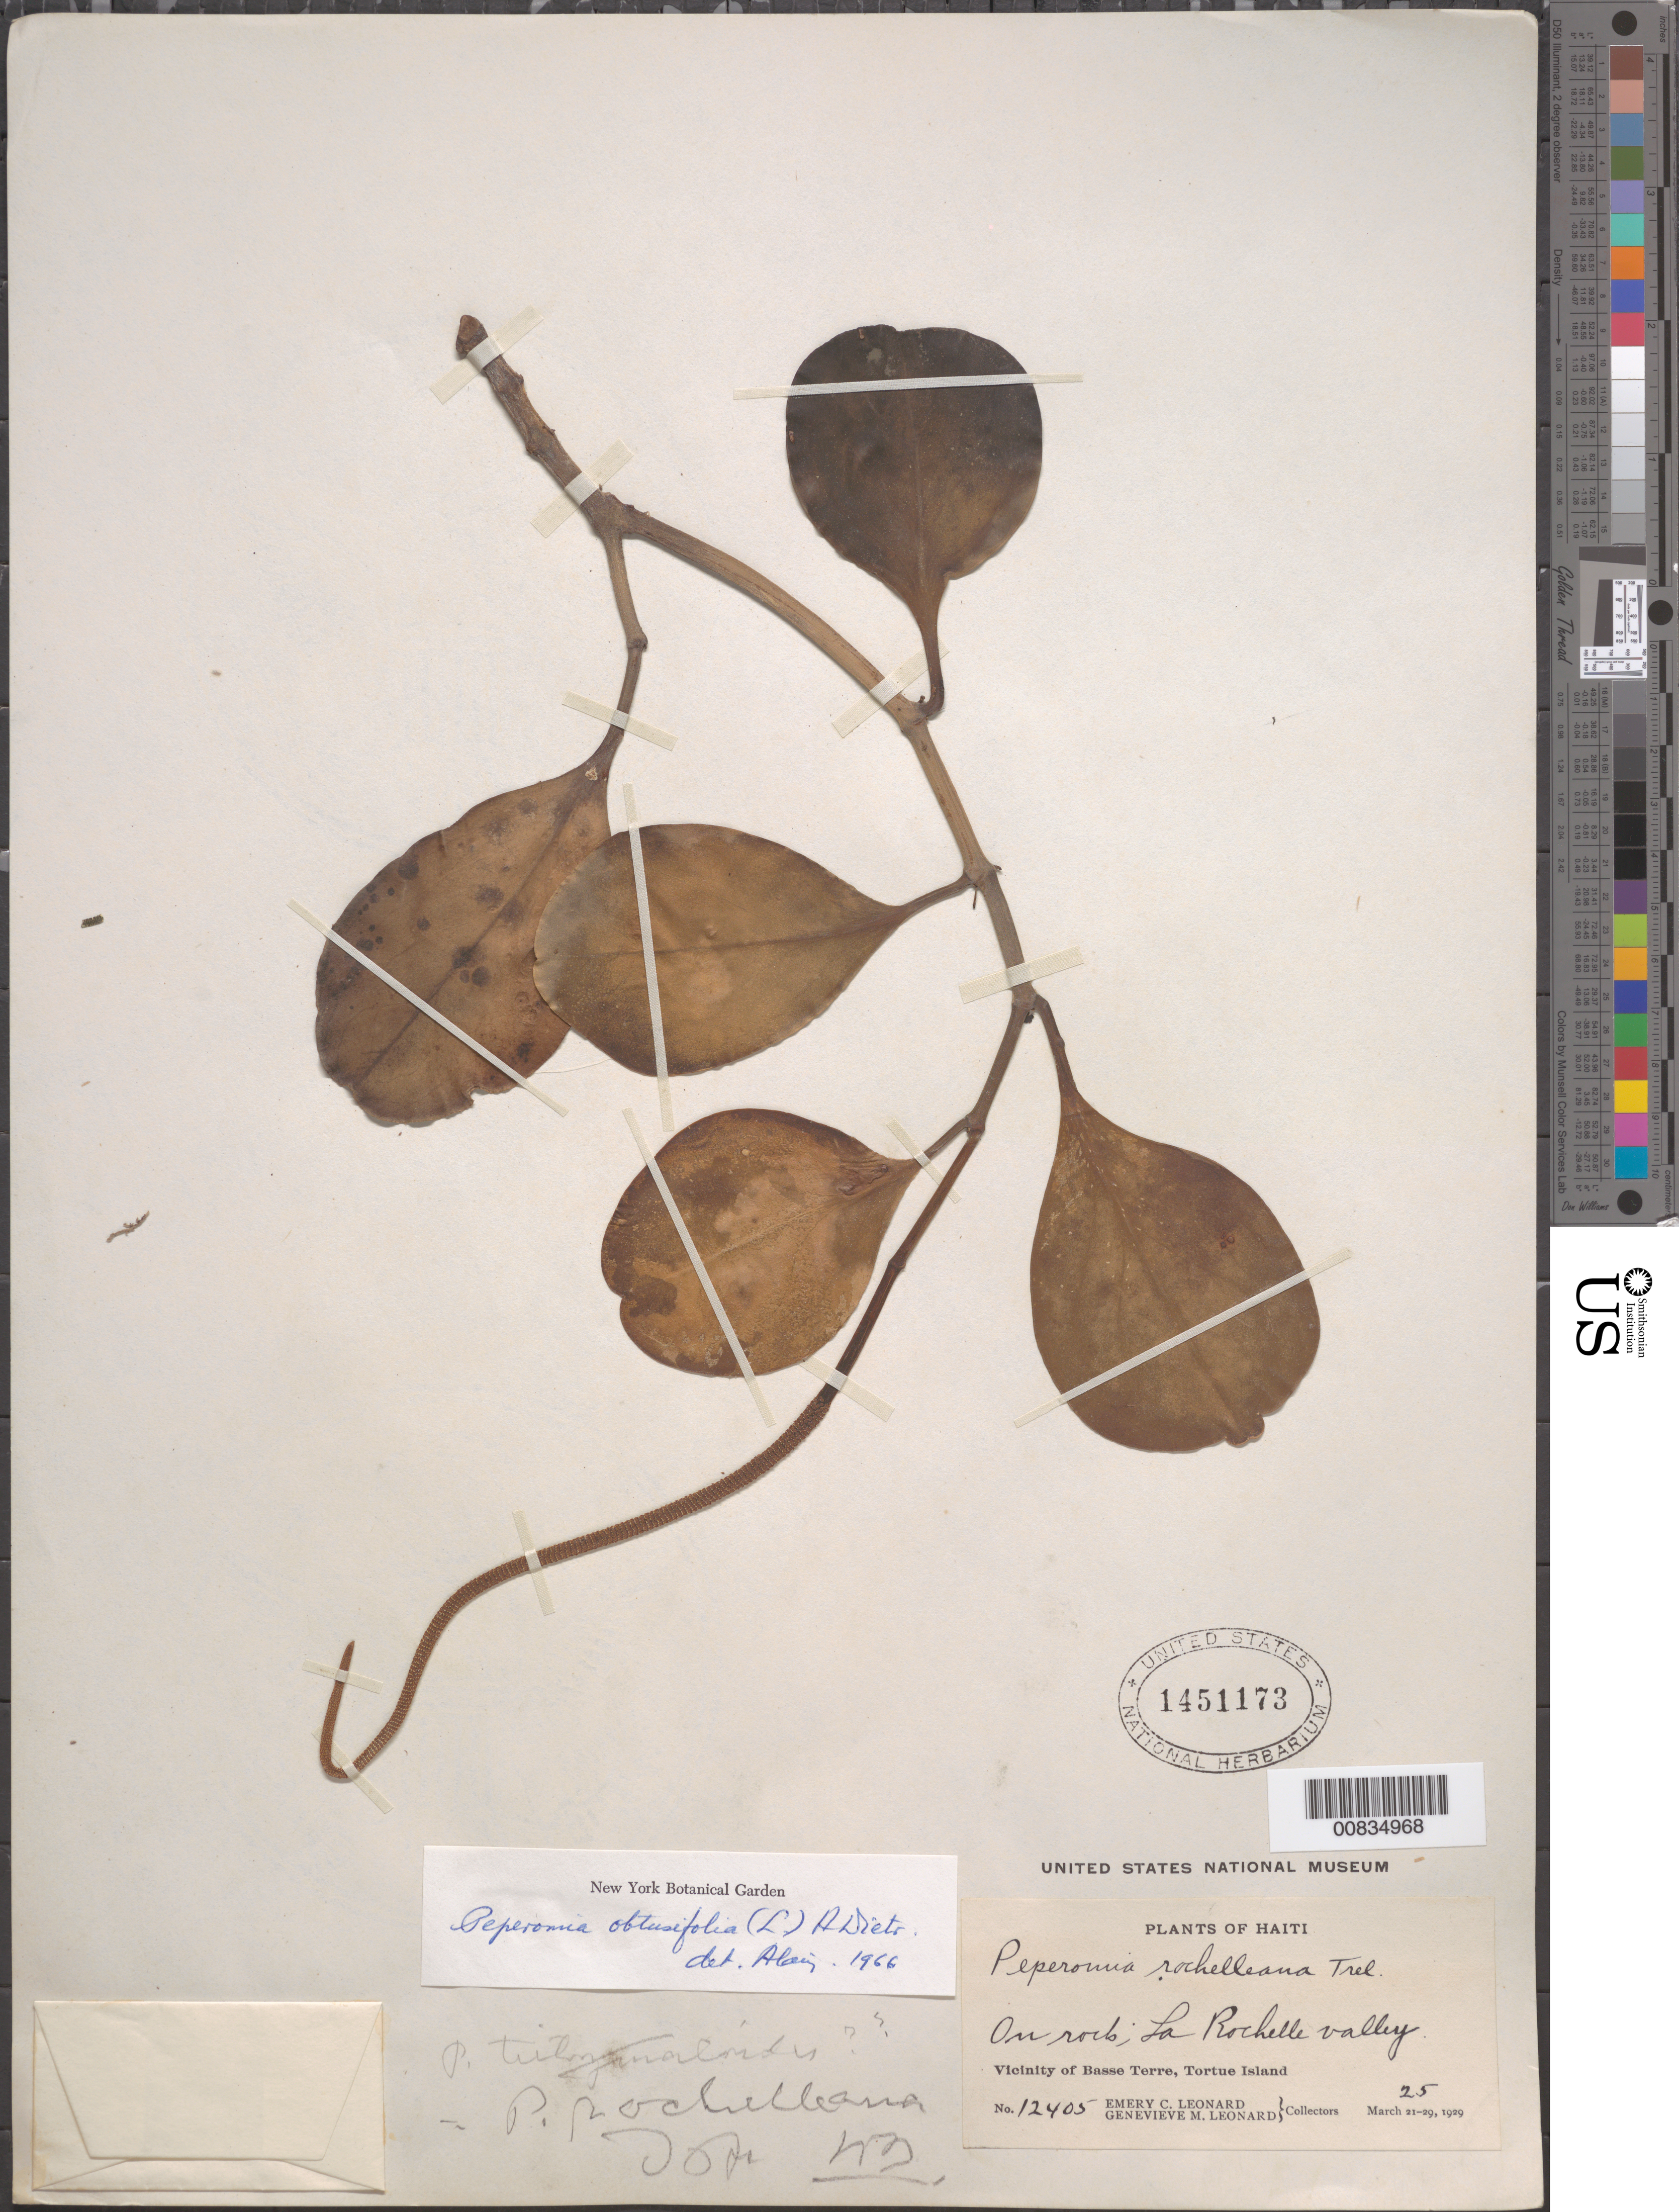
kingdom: Plantae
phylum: Tracheophyta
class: Magnoliopsida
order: Piperales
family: Piperaceae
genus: Peperomia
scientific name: Peperomia obtusifolia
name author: (L.) A. Dietr.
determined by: Liogier, Alain H.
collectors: E. C. Leonard & G. M. Leonard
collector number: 12405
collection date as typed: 25 Mar 1929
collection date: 1929-03-25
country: Haiti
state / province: Nord-Óuest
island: Île de la Tortue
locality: Vicinity of Basse Terre, Tortue Island. La Rochelle Valley.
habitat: On rocks.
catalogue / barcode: US 1451173